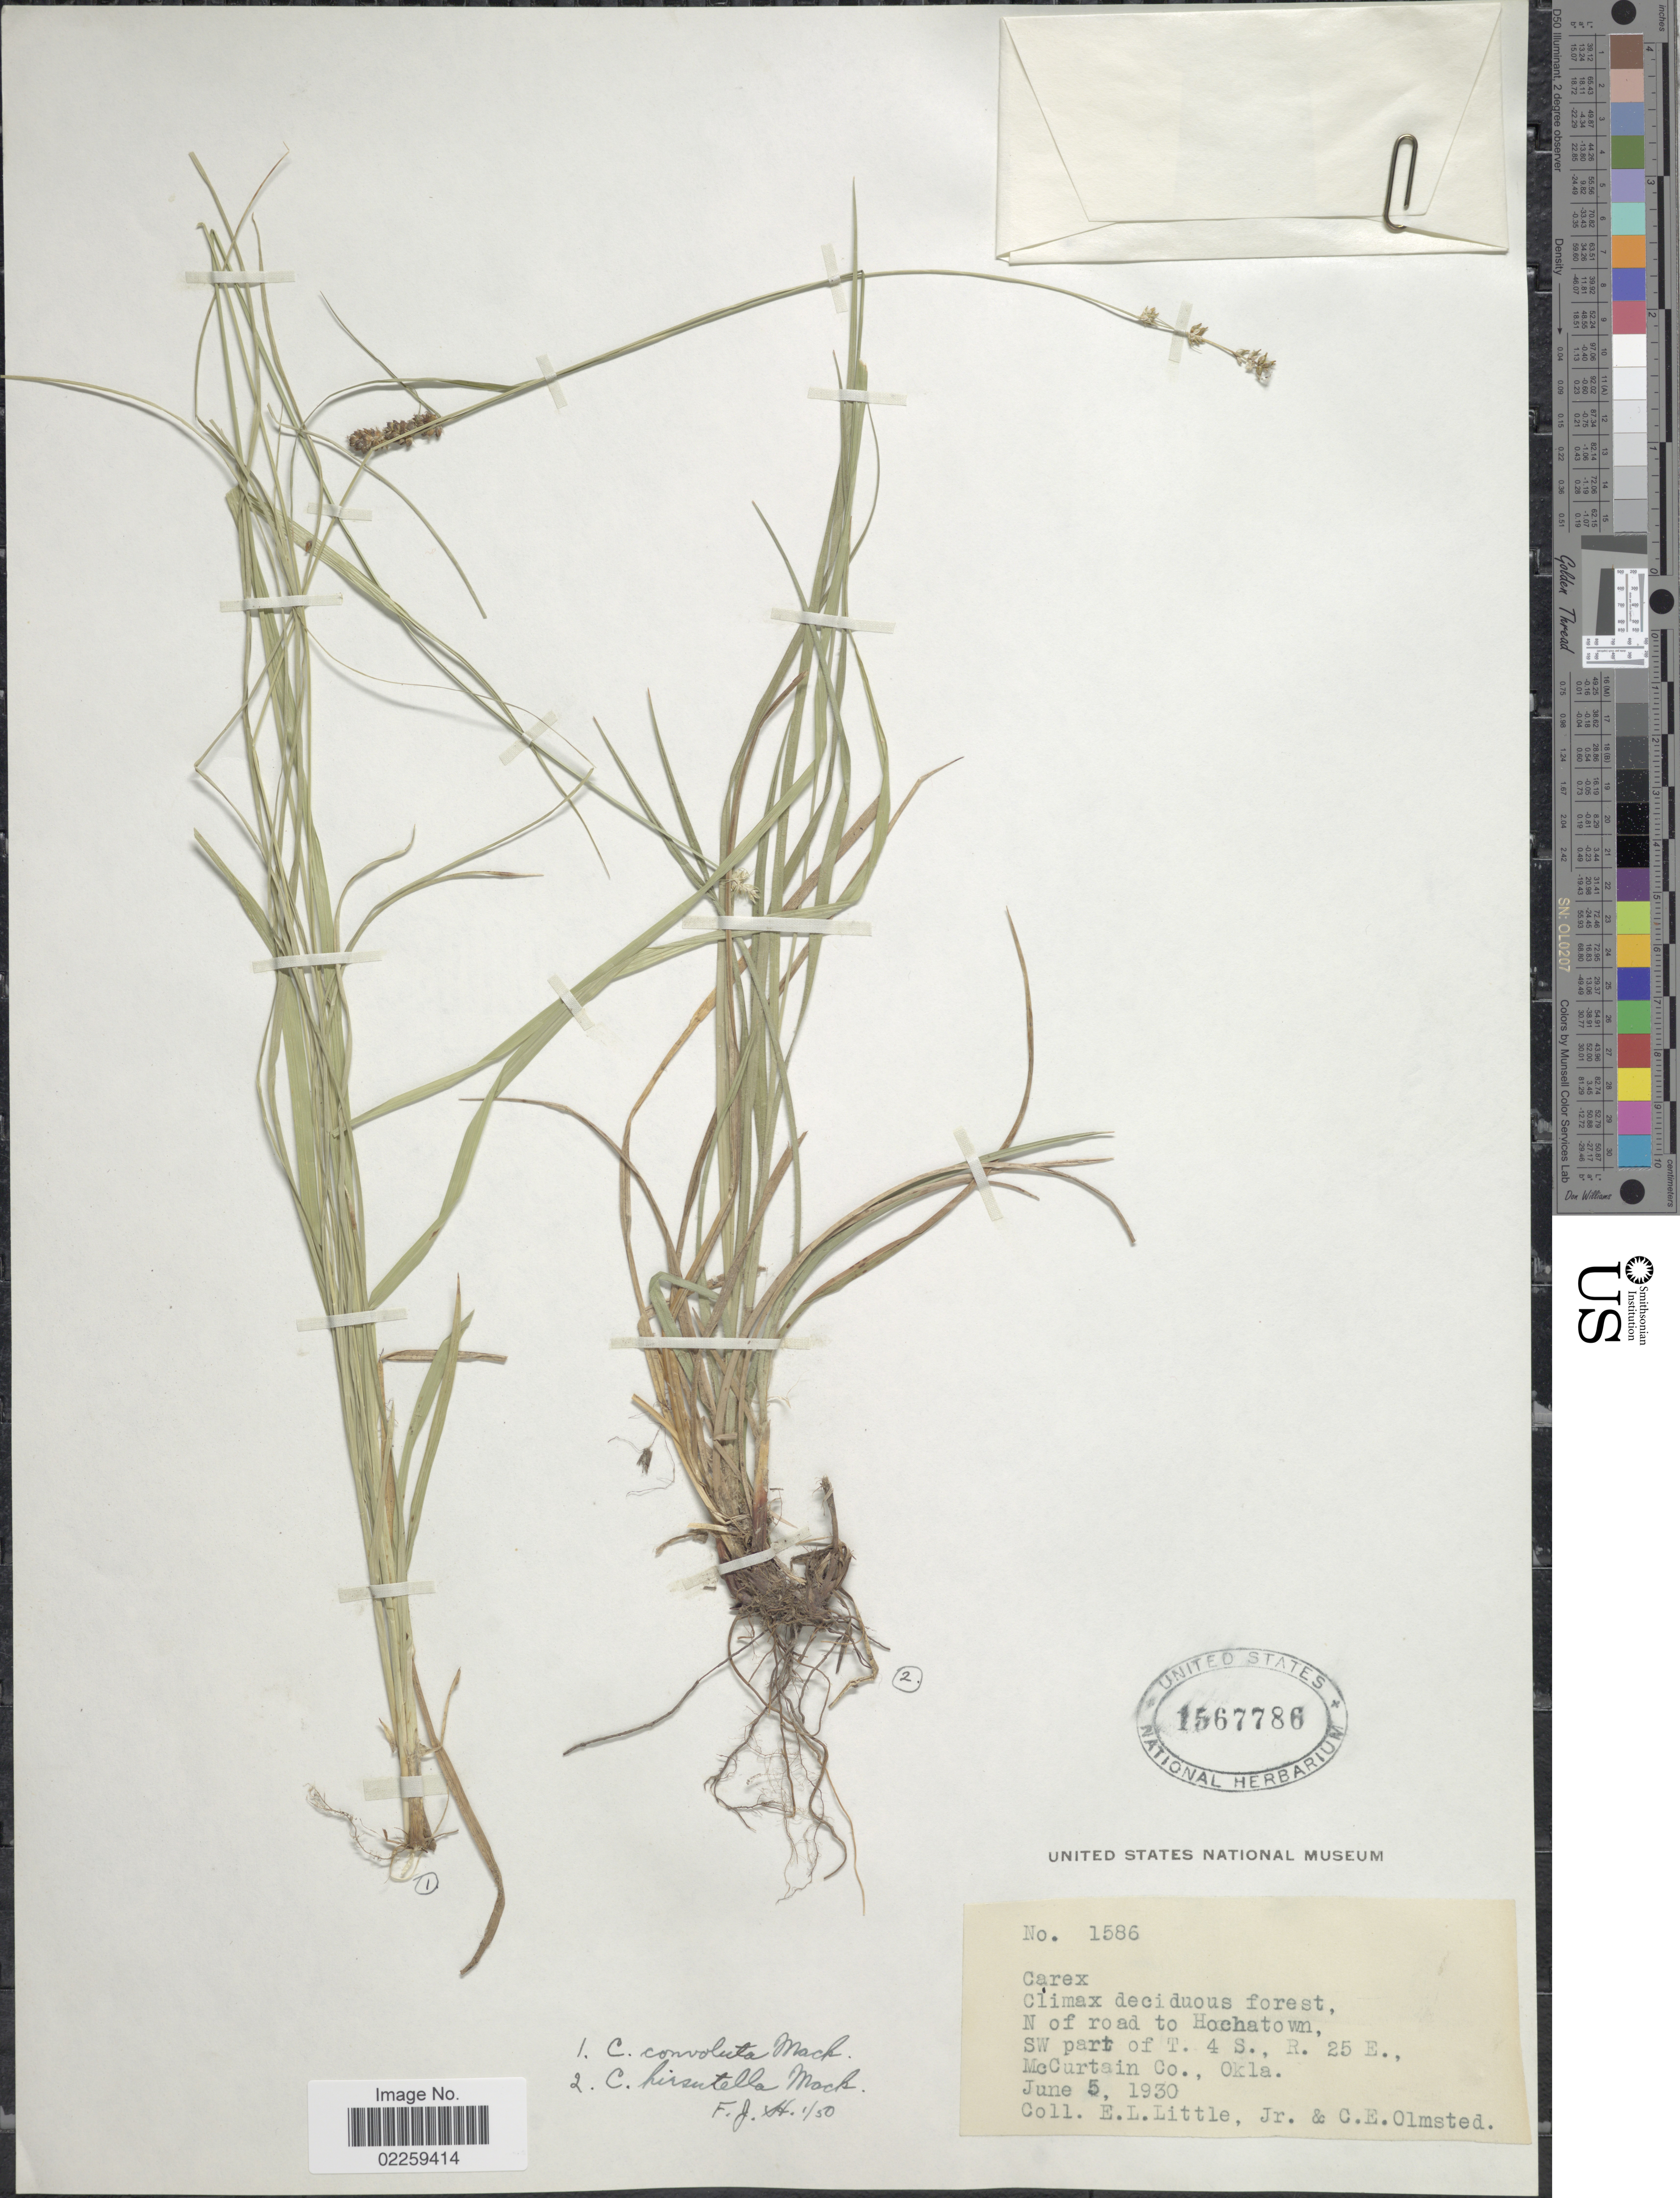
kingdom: Plantae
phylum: Tracheophyta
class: Liliopsida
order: Poales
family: Cyperaceae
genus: Carex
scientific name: Carex rosea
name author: Willd.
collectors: E. L. Little & C. Olmsted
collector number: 1586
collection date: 1930-06-05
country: United States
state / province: Oklahoma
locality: N of road to Hochatown, SW part of T. 4 S., R. 25 E., McCurtain Co.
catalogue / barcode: US 1567786